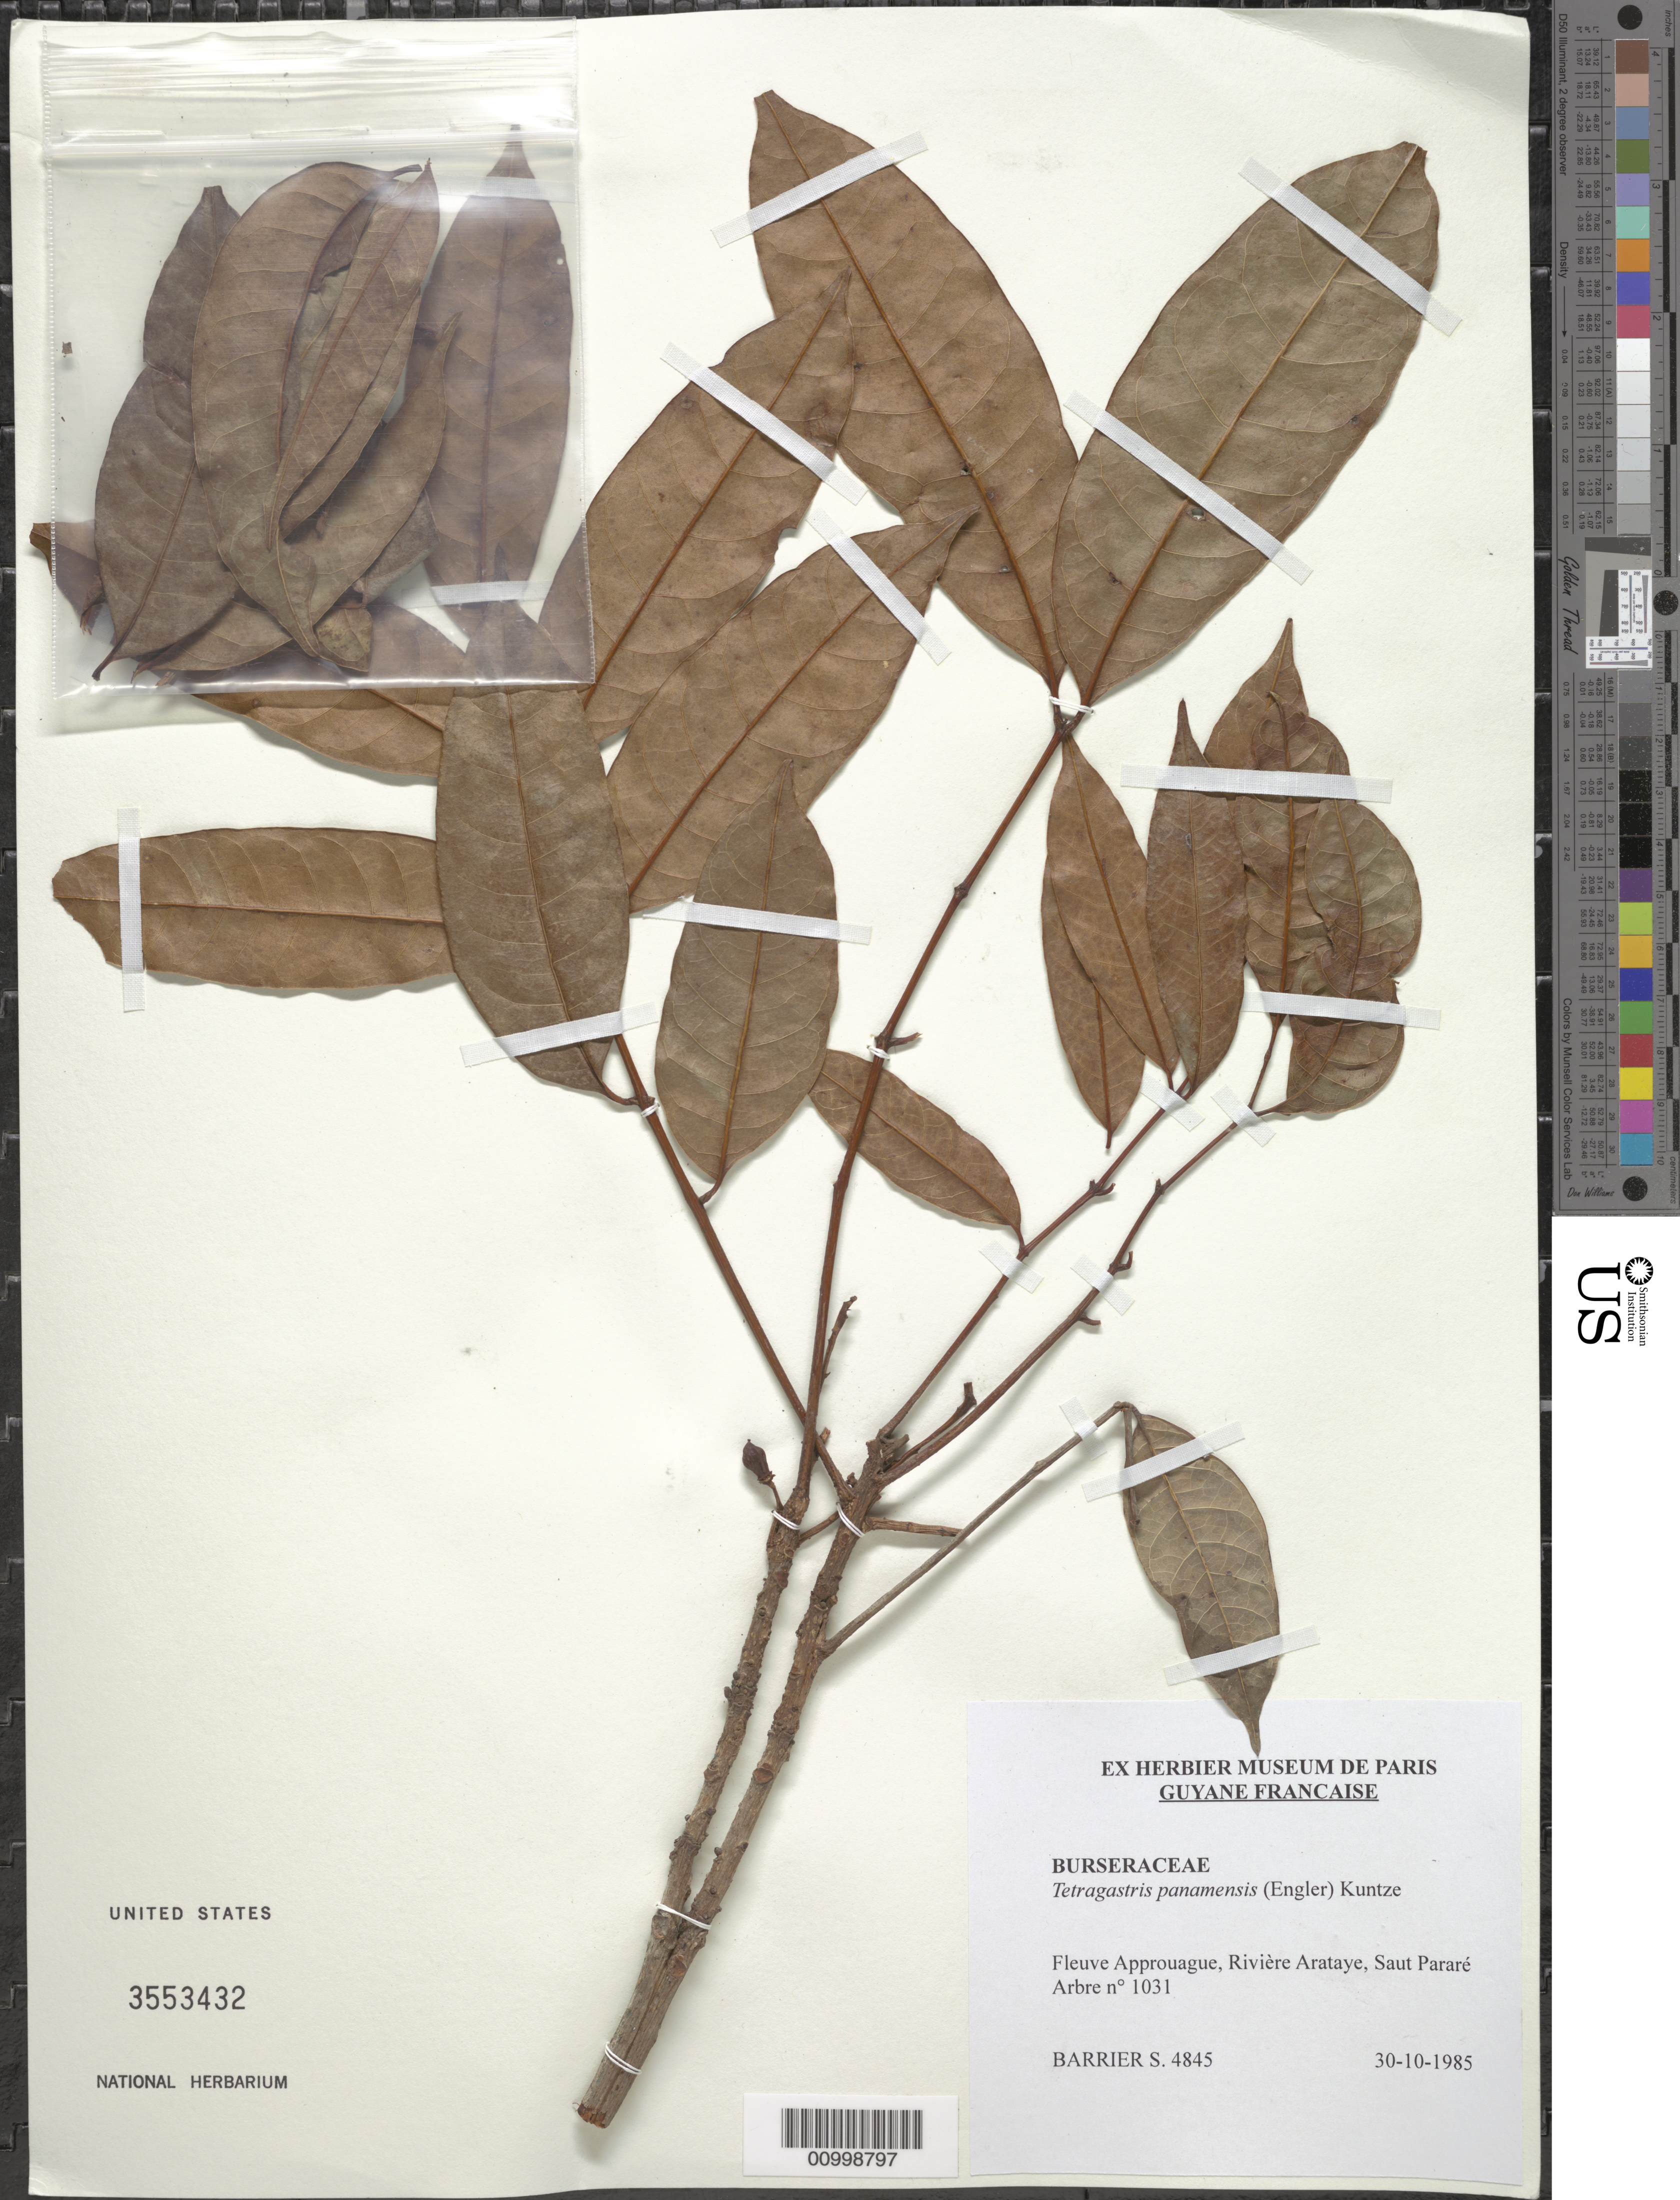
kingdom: Plantae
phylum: Tracheophyta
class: Magnoliopsida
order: Sapindales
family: Burseraceae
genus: Protium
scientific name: Protium stevensonii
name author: (Standl.) Daly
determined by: Daly, Douglas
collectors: S. Barrier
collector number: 4845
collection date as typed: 30-Oct-85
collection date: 1985-10-30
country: French Guiana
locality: Fleuve Approuague, Riviere Arataye, Saut Pararé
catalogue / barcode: US 3553432